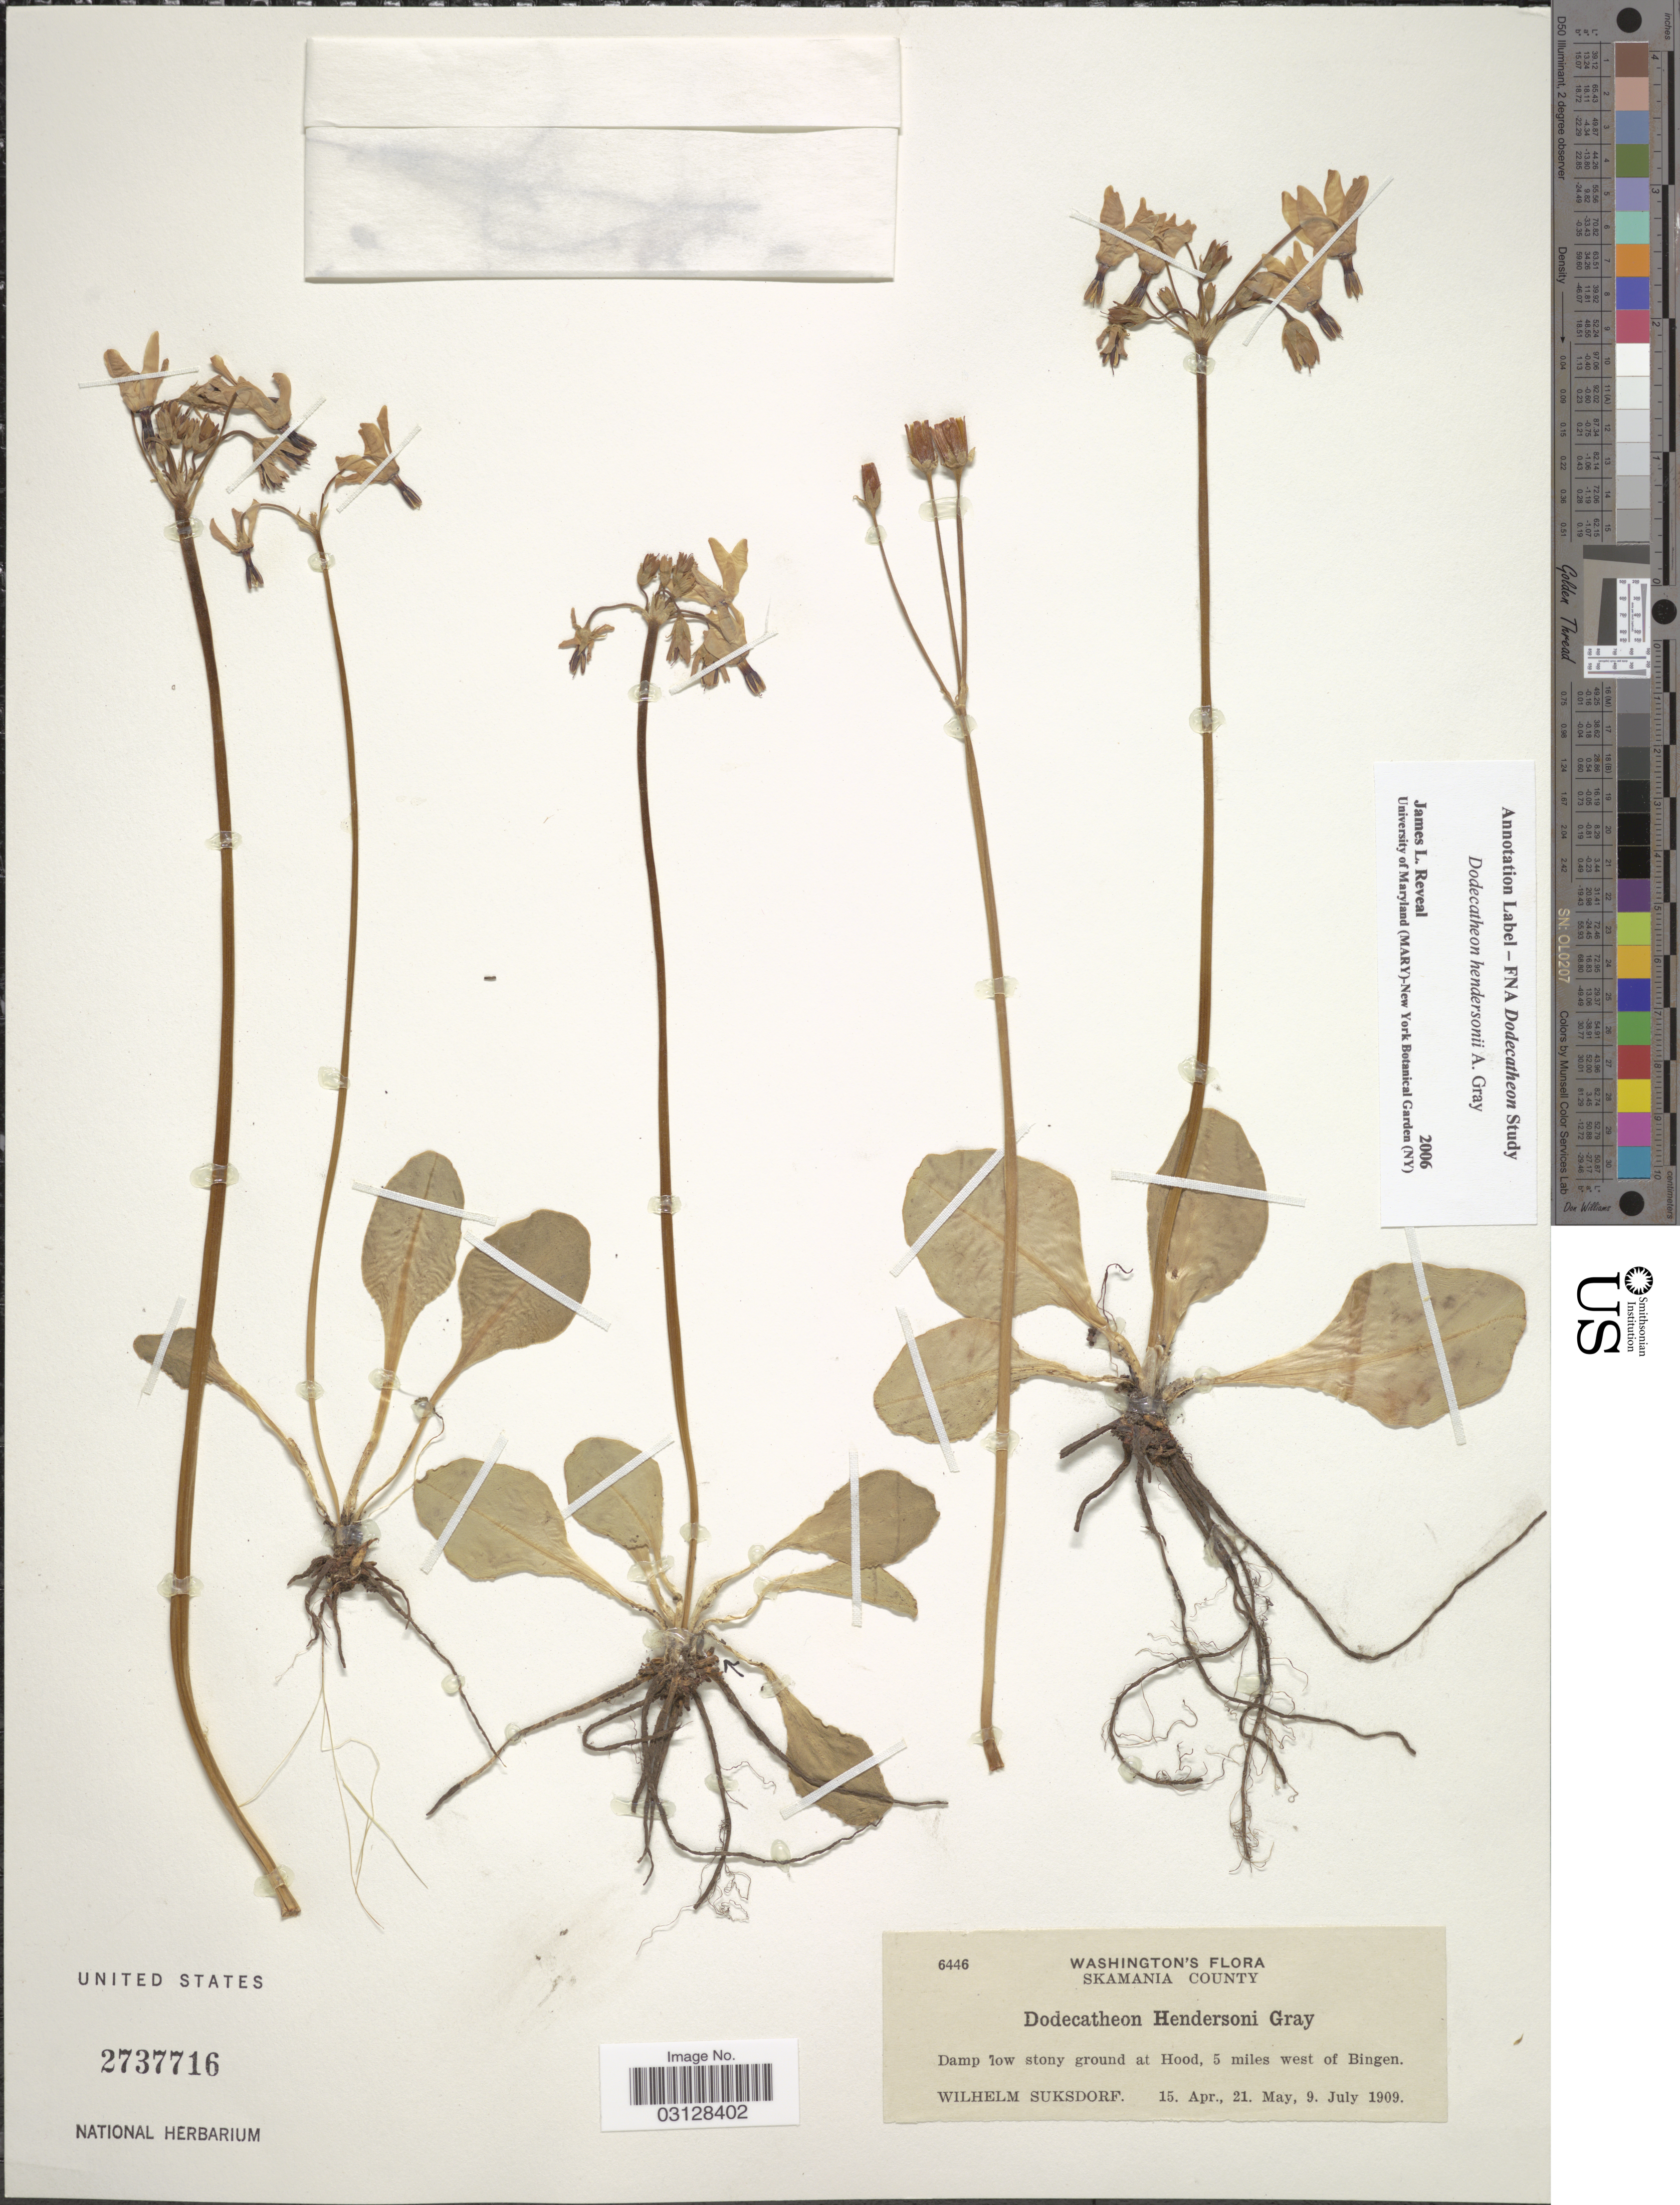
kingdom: Plantae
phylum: Tracheophyta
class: Magnoliopsida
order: Ericales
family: Primulaceae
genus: Dodecatheon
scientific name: Dodecatheon hendersonii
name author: A. Gray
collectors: W. N. Suksdorf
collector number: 6446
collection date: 1909-04-15/1909-07-09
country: United States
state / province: Washington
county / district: Skamania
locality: Skamania County. Damp low stoney ground at Hood, 5 miles west of Bingen.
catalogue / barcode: US 2737716